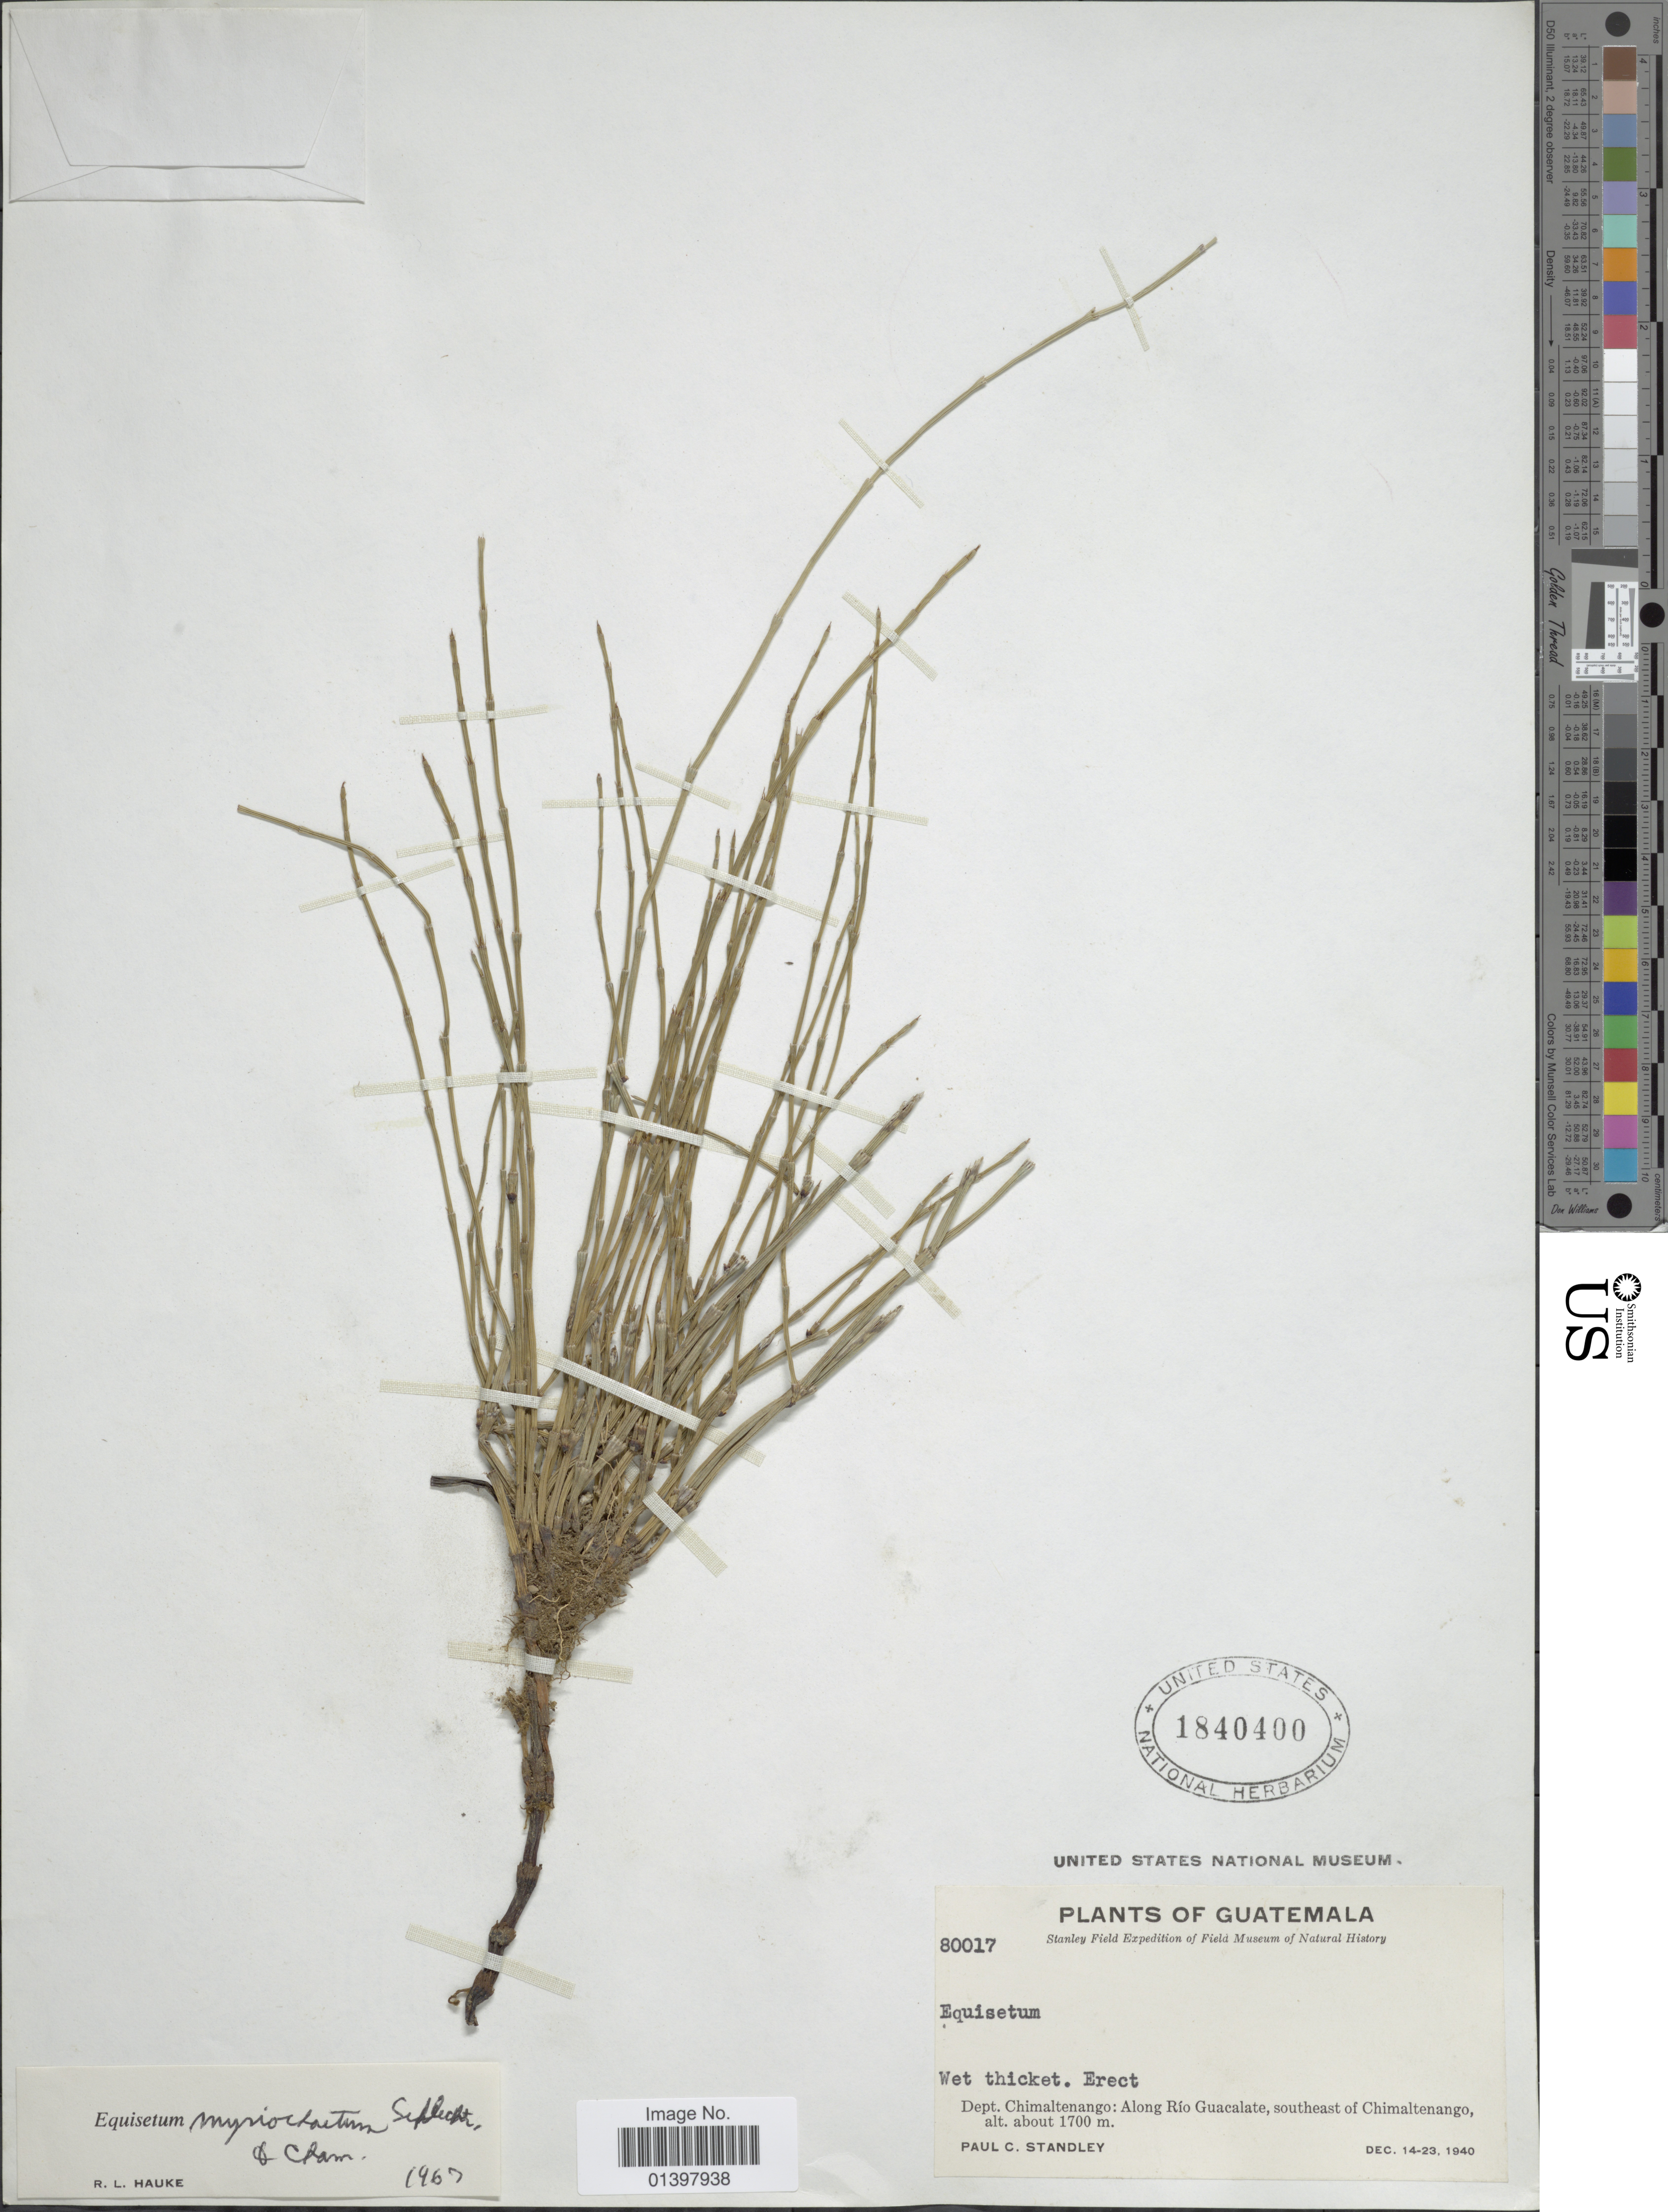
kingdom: Plantae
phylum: Tracheophyta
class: Polypodiopsida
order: Equisetales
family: Equisetaceae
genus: Equisetum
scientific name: Equisetum myriochaetum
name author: Schltdl. & Cham.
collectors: P. C. Standley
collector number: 80017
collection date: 1940-12-14/1940-12-23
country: Guatemala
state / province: Chimaltenango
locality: Along Río Guacalate, southeast of Chimaltenango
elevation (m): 1700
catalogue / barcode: US 1840400